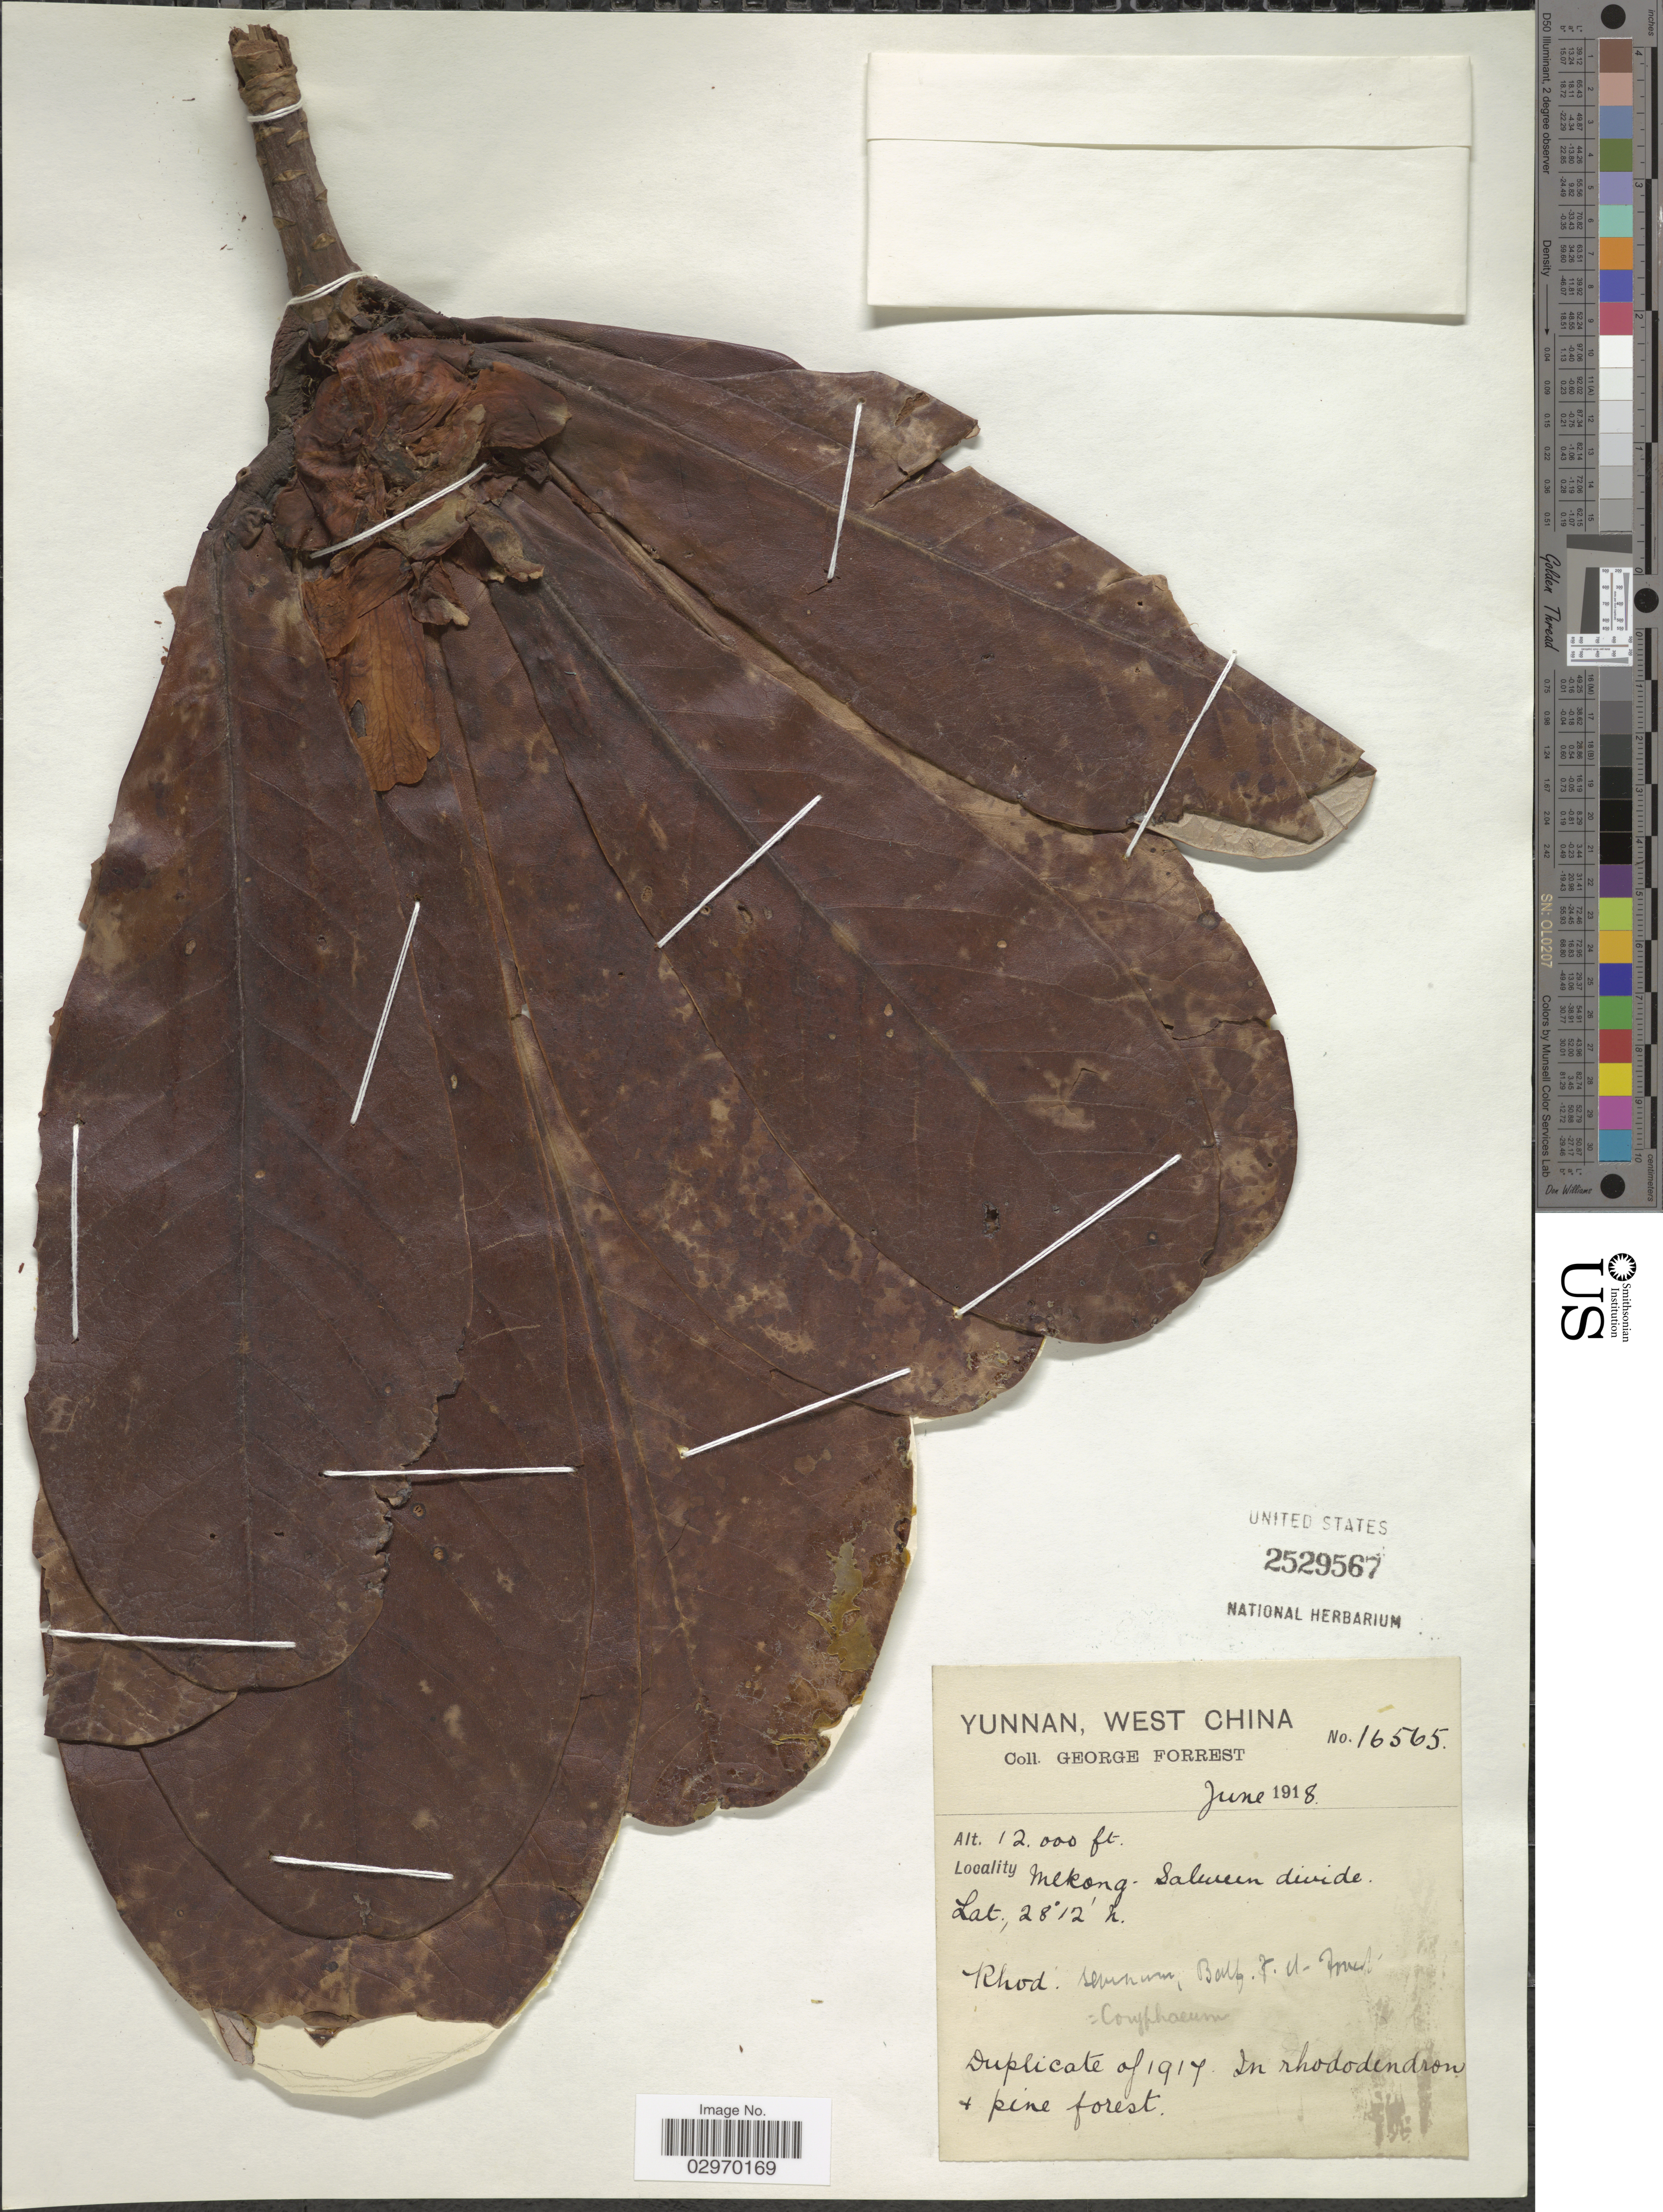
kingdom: Plantae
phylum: Tracheophyta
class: Magnoliopsida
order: Ericales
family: Ericaceae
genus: Rhododendron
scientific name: Rhododendron coryphaeum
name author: Balf. f. & Forrest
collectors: G. Forrest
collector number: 16565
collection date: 1918-06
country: China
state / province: Yunnan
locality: West China. Mekong-Salween divide.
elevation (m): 3658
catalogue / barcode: US 2529567